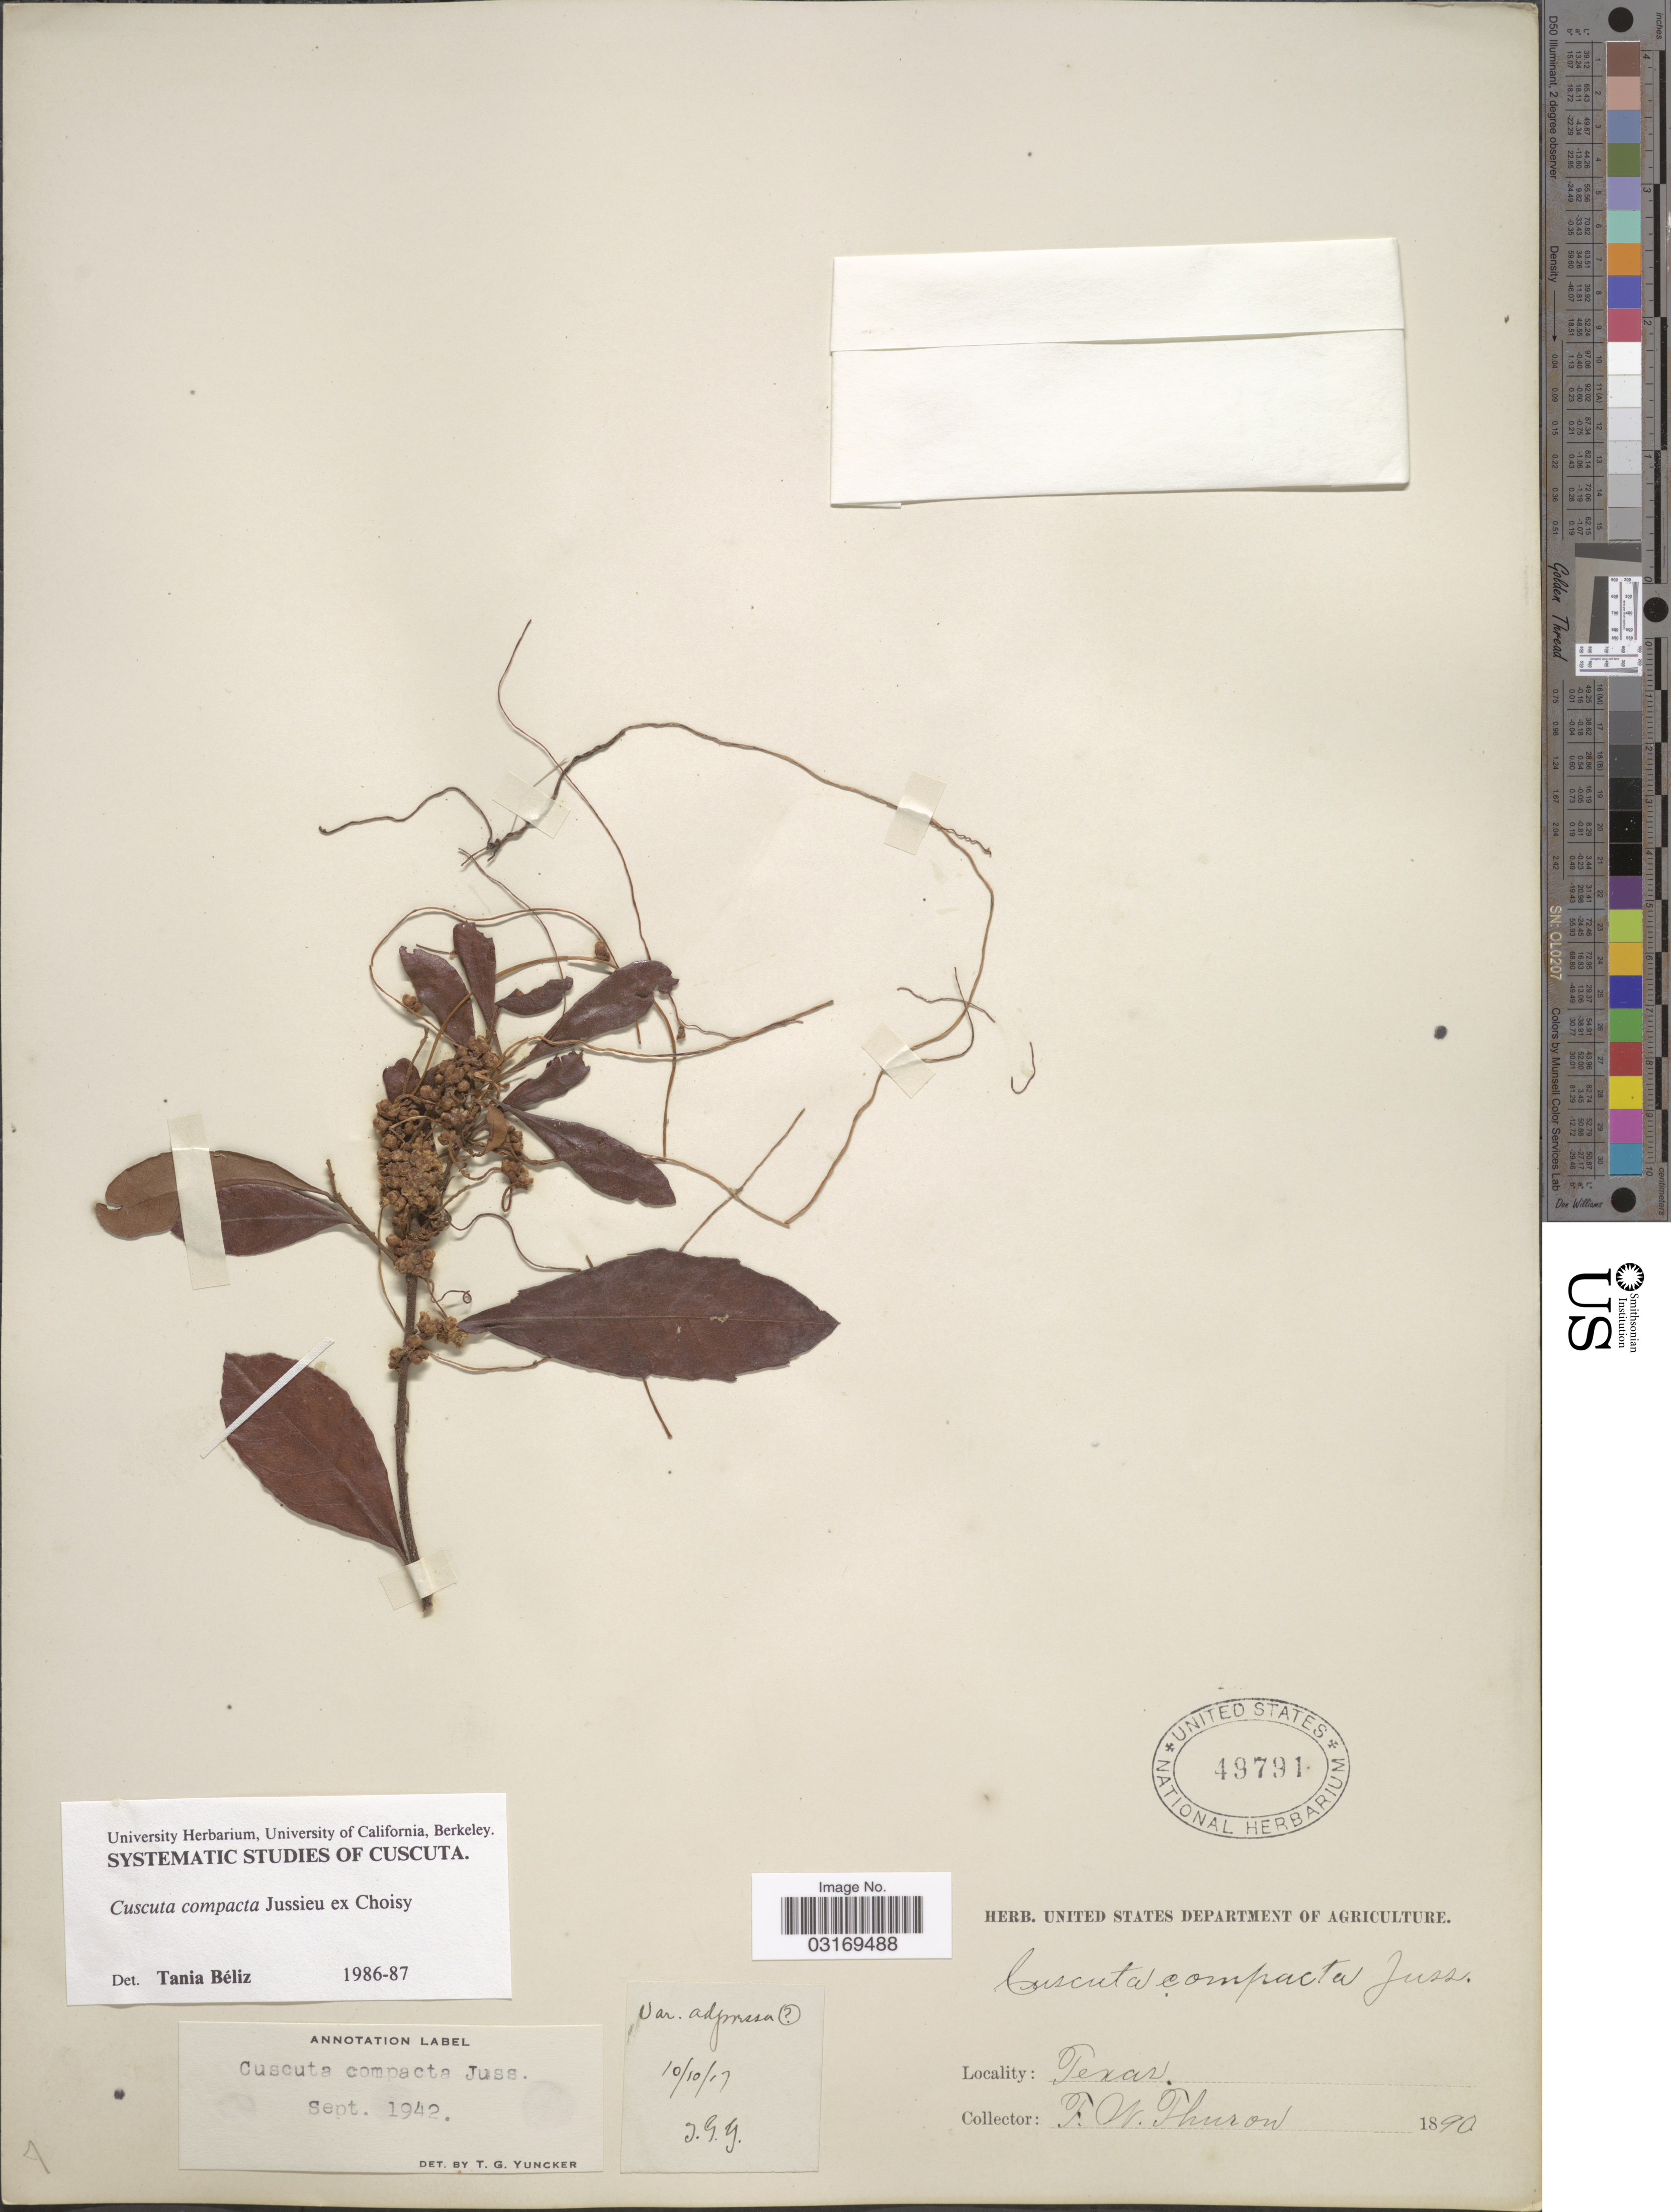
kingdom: Plantae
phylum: Tracheophyta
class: Magnoliopsida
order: Solanales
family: Convolvulaceae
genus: Cuscuta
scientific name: Cuscuta compacta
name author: Juss. ex Choisy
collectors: F. Thuron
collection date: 1890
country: United States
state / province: Texas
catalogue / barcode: US 49791